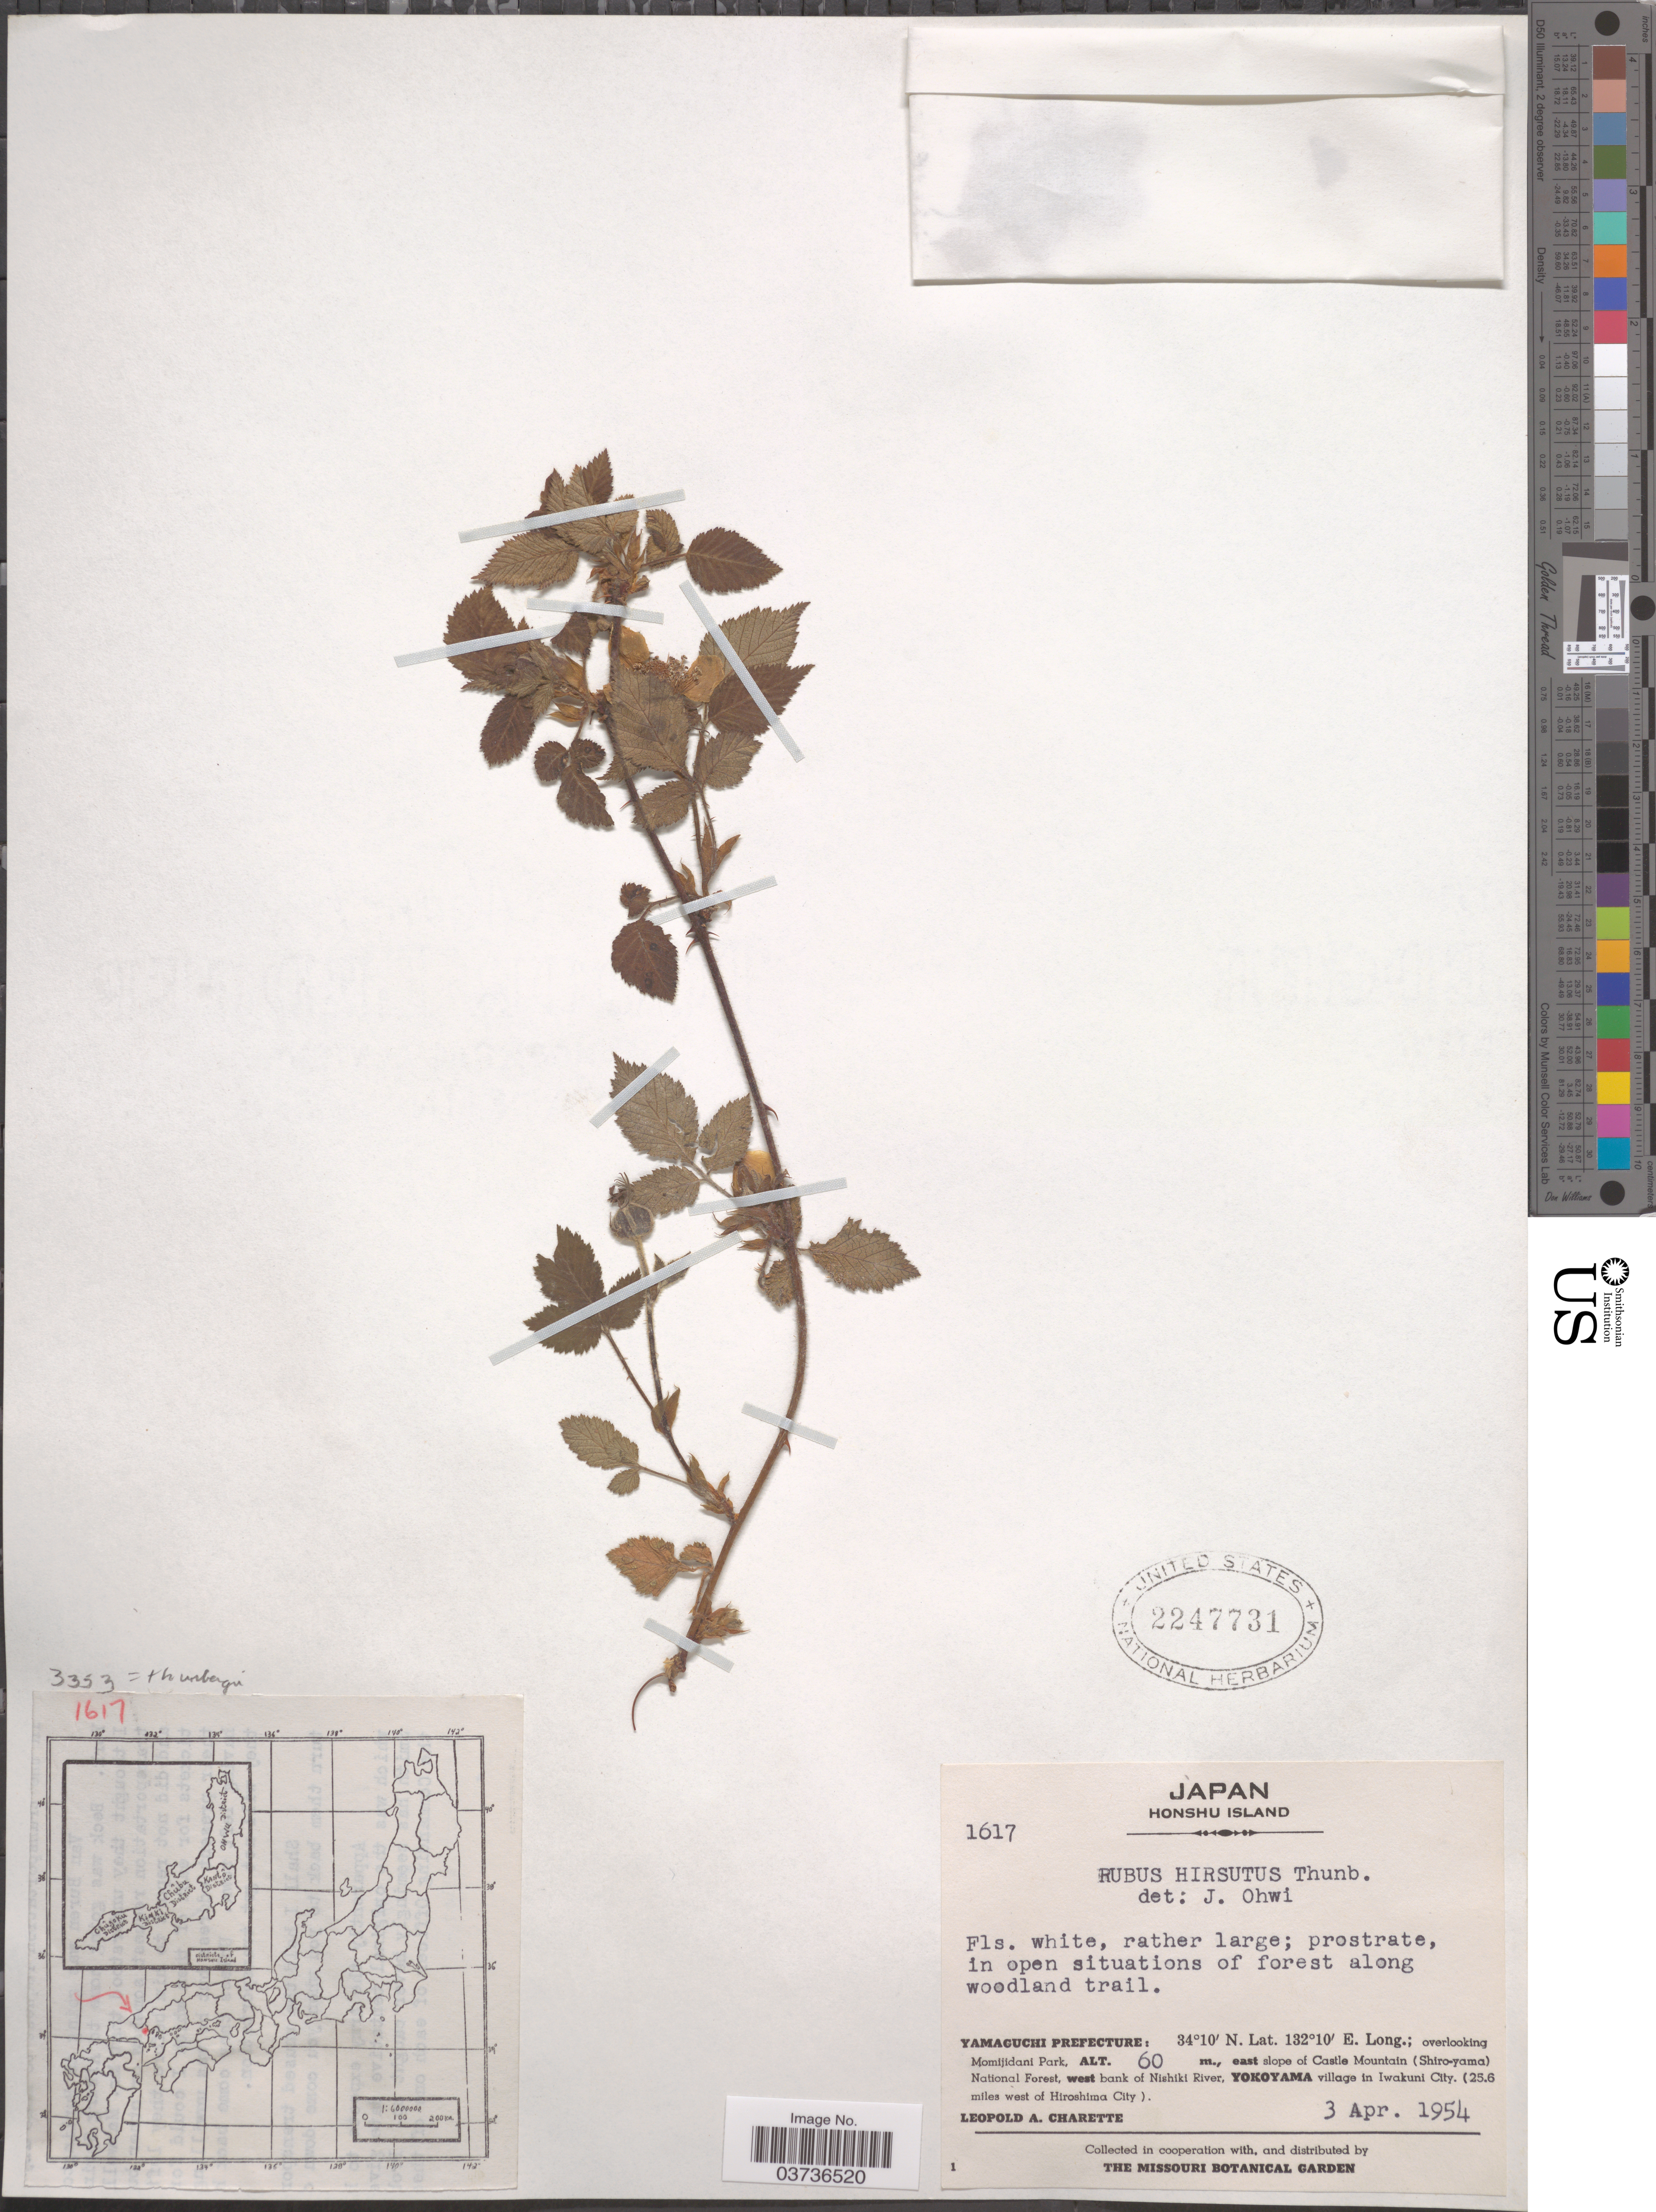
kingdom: Plantae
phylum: Tracheophyta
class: Magnoliopsida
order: Rosales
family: Rosaceae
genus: Rubus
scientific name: Rubus thunbergii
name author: Siebold & Zucc.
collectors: L. A. Charette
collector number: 1617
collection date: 1954-04-03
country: Japan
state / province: Yamaguti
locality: Honshu Island. Yamaguchi Prefecture: overlooking Momijidani Park, east slope of Castle Mountain (Shiro-yama) National Forest, west bank of Nishiki River, Yokoyama village in Iwakuni City (25.6 miles west of Hiroshima City).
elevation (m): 60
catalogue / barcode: US 2247731